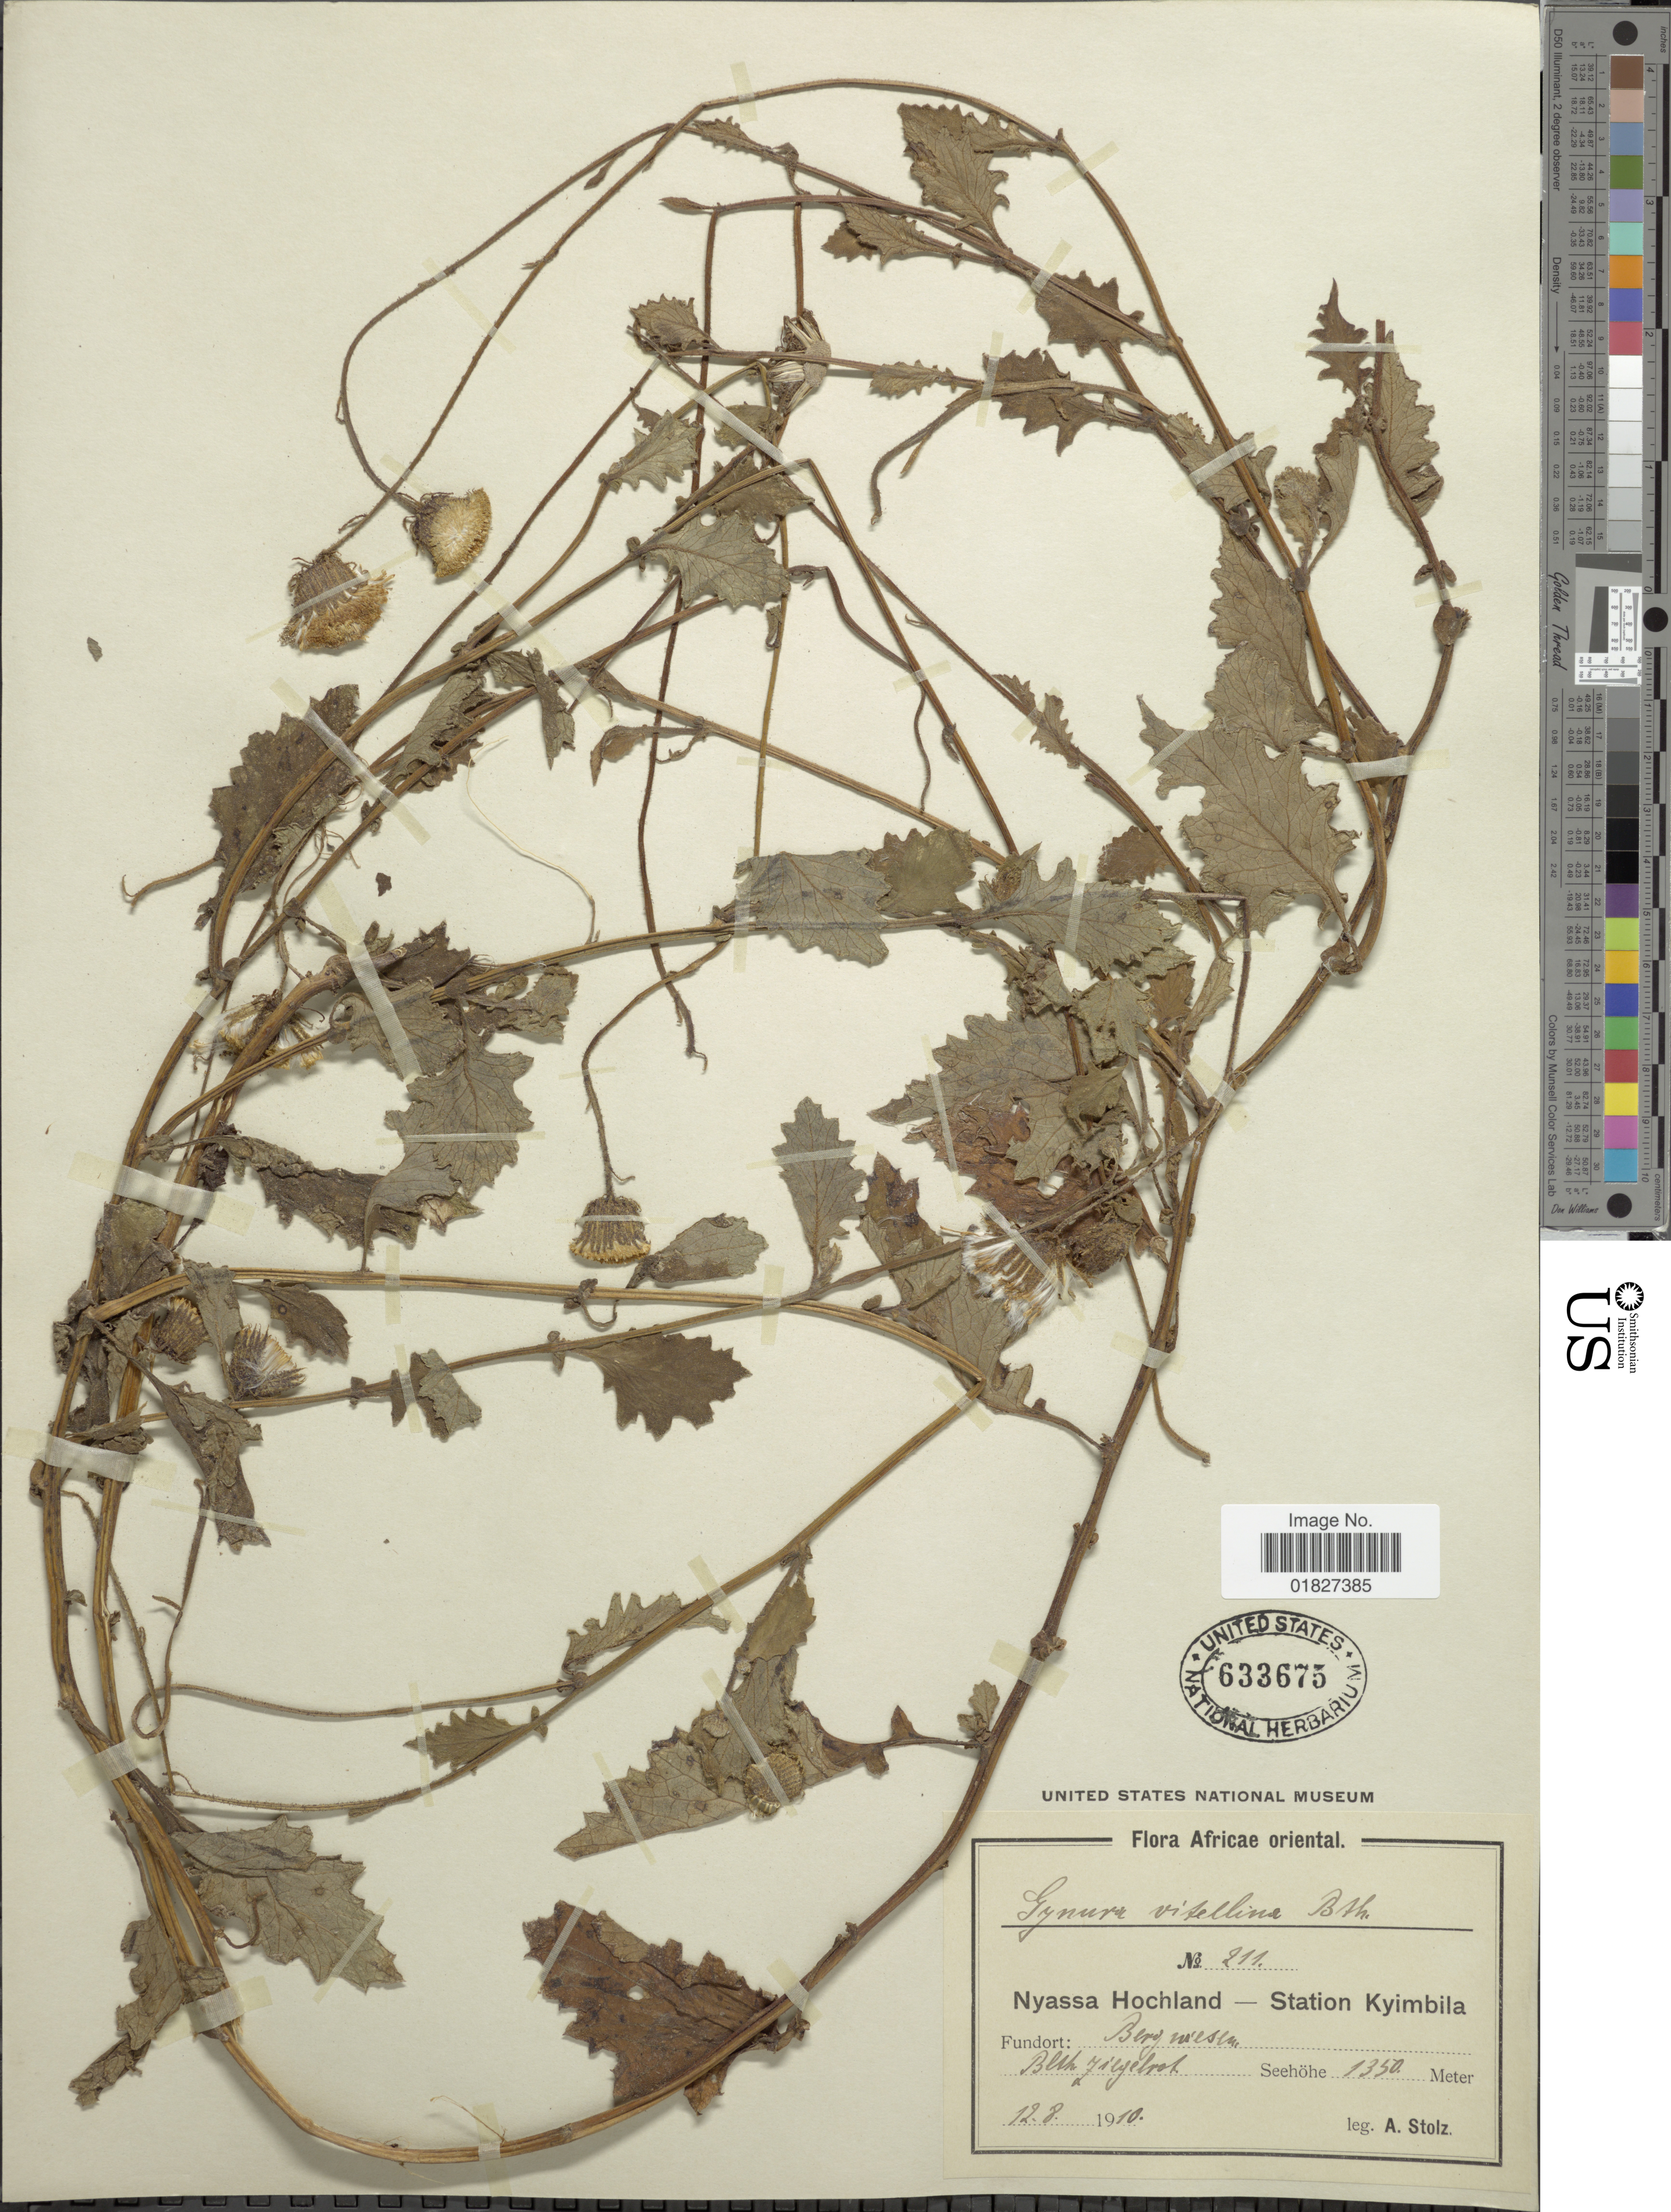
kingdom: Plantae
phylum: Tracheophyta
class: Magnoliopsida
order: Asterales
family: Asteraceae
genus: Gynura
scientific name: Gynura vitellina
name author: Benth.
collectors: A. Stolz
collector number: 211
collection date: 1910-08-12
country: Tanzania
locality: Africae Oriental, Nyassa Hochland-Station Kyimbila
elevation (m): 1350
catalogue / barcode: US 633675